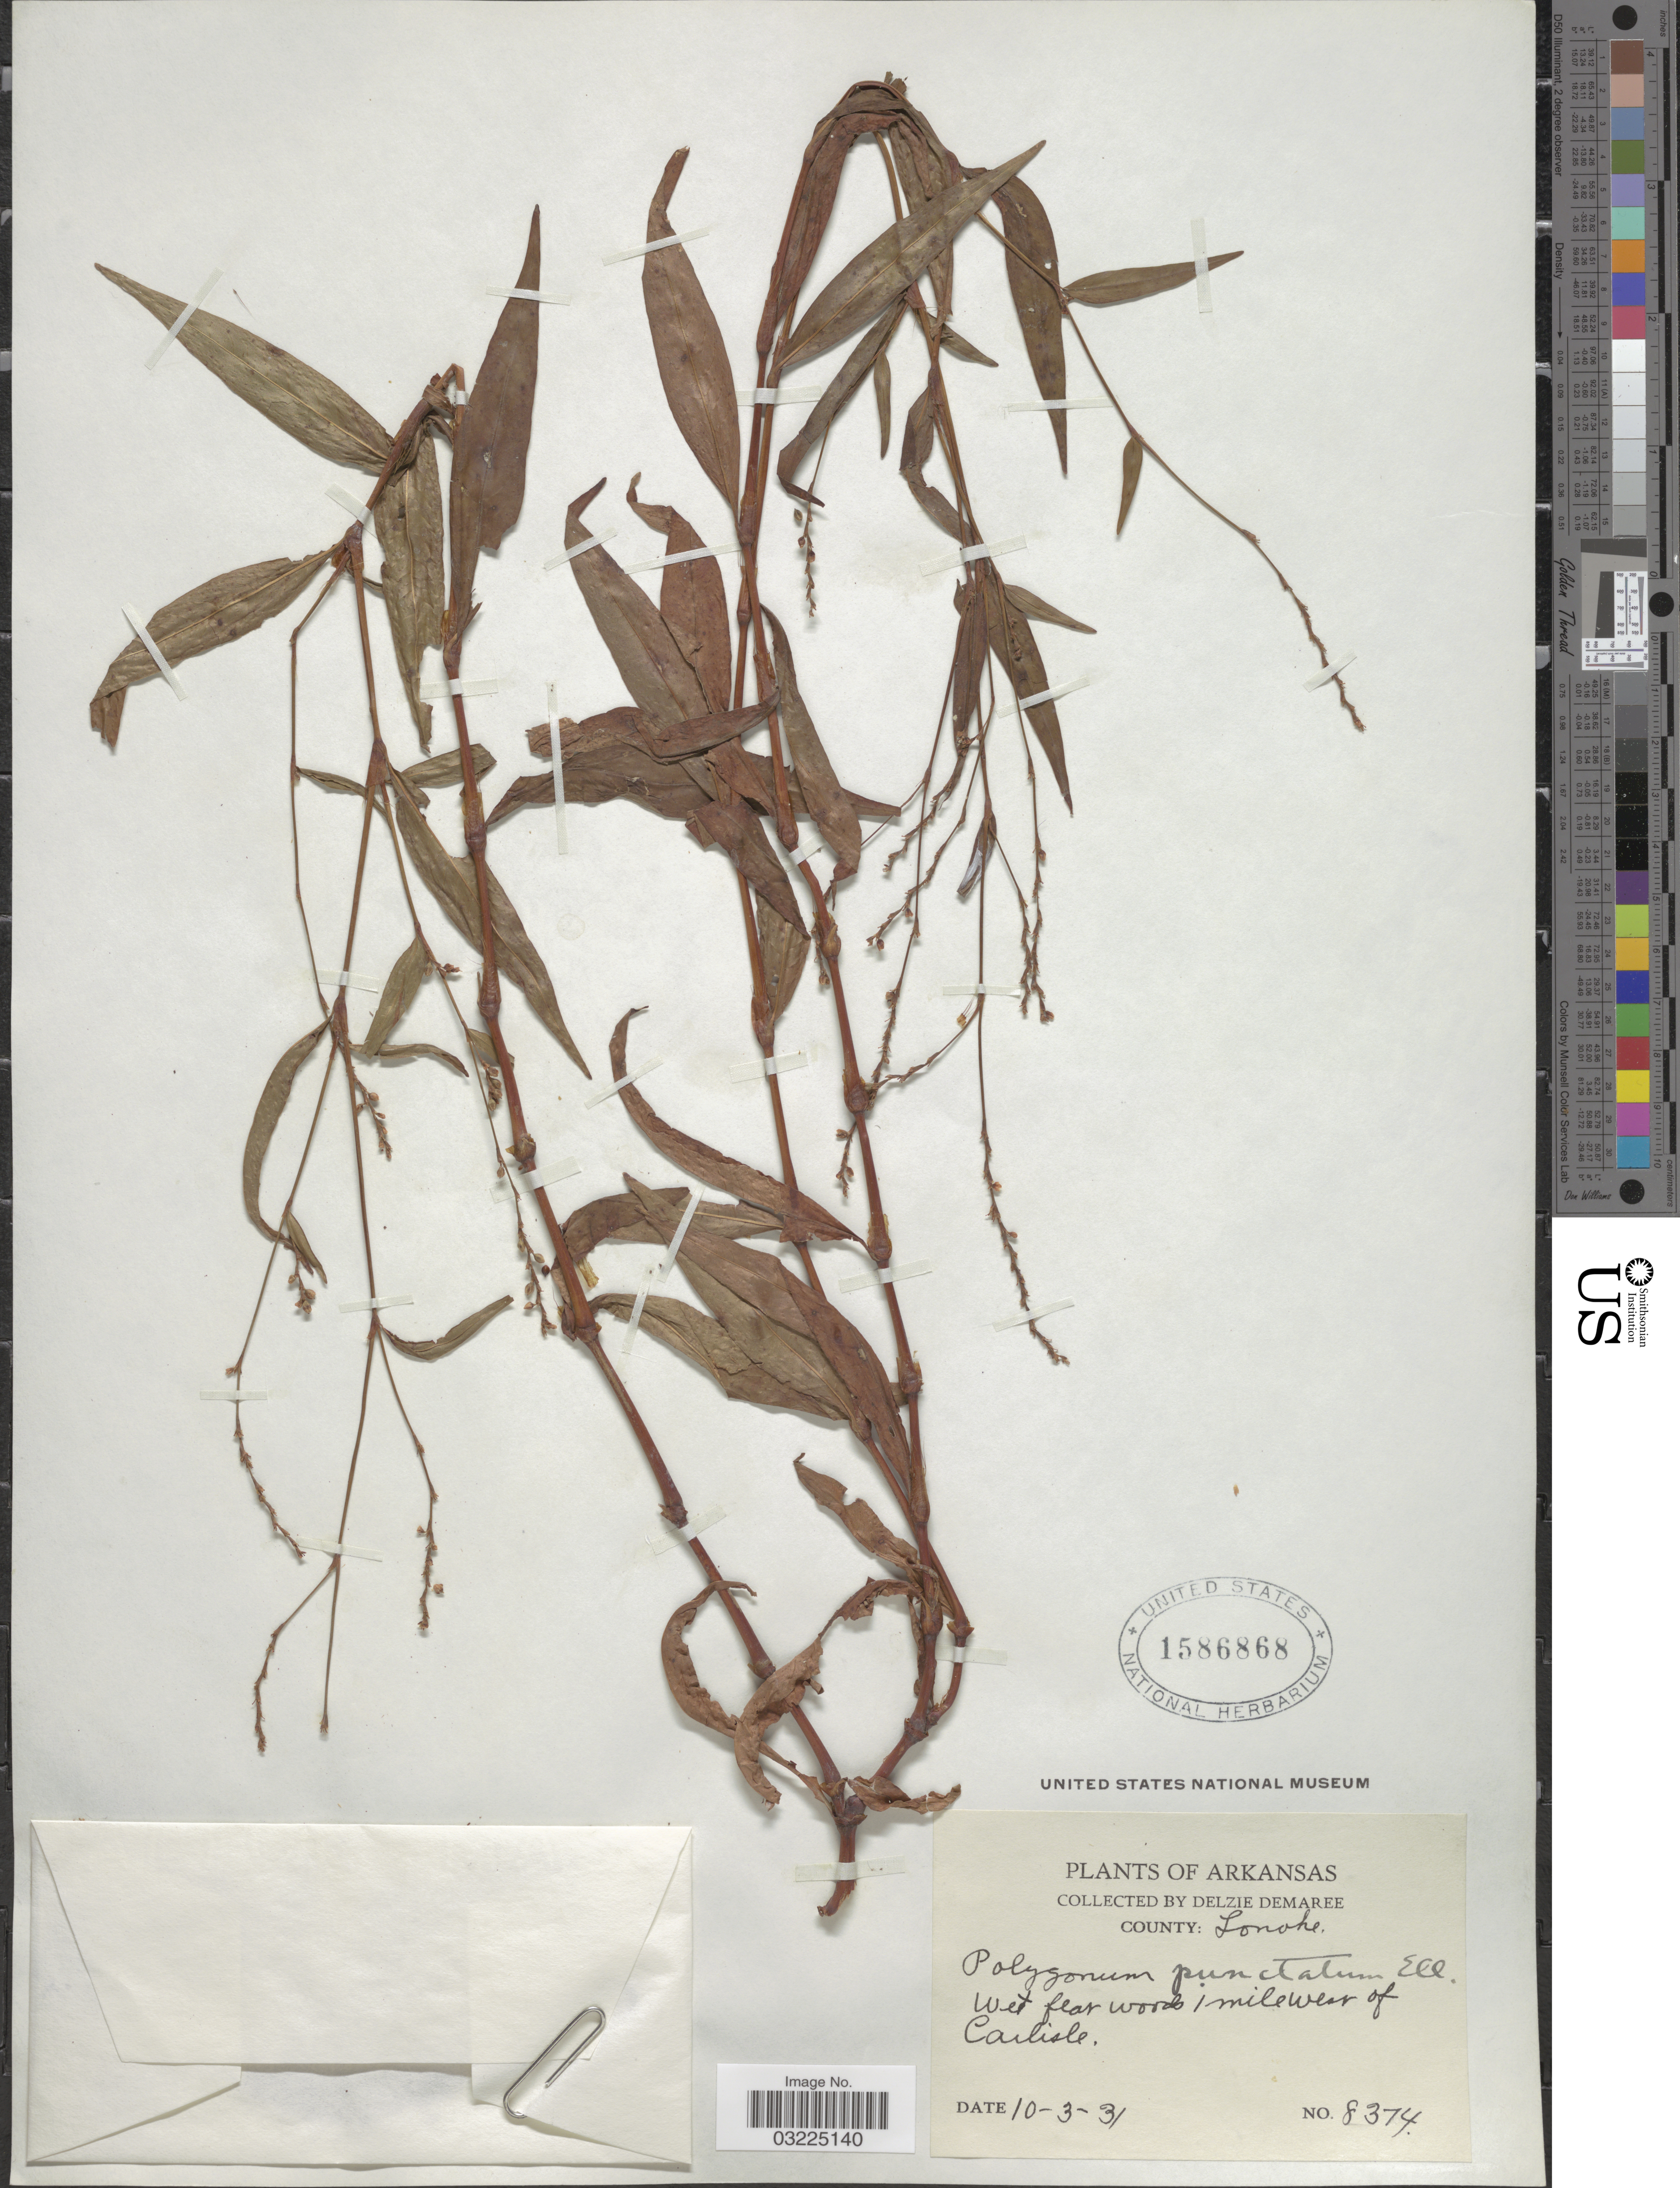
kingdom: Plantae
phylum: Tracheophyta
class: Magnoliopsida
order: Caryophyllales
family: Polygonaceae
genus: Persicaria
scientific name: Persicaria punctata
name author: (Elliott) Small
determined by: Atha, D. E.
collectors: D. Demaree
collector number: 8374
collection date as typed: Transcribed d/m/y: 3/10/31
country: United States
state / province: Arkansas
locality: County: Lonoke, 1 mile west of Carlisle.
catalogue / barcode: US 1586868